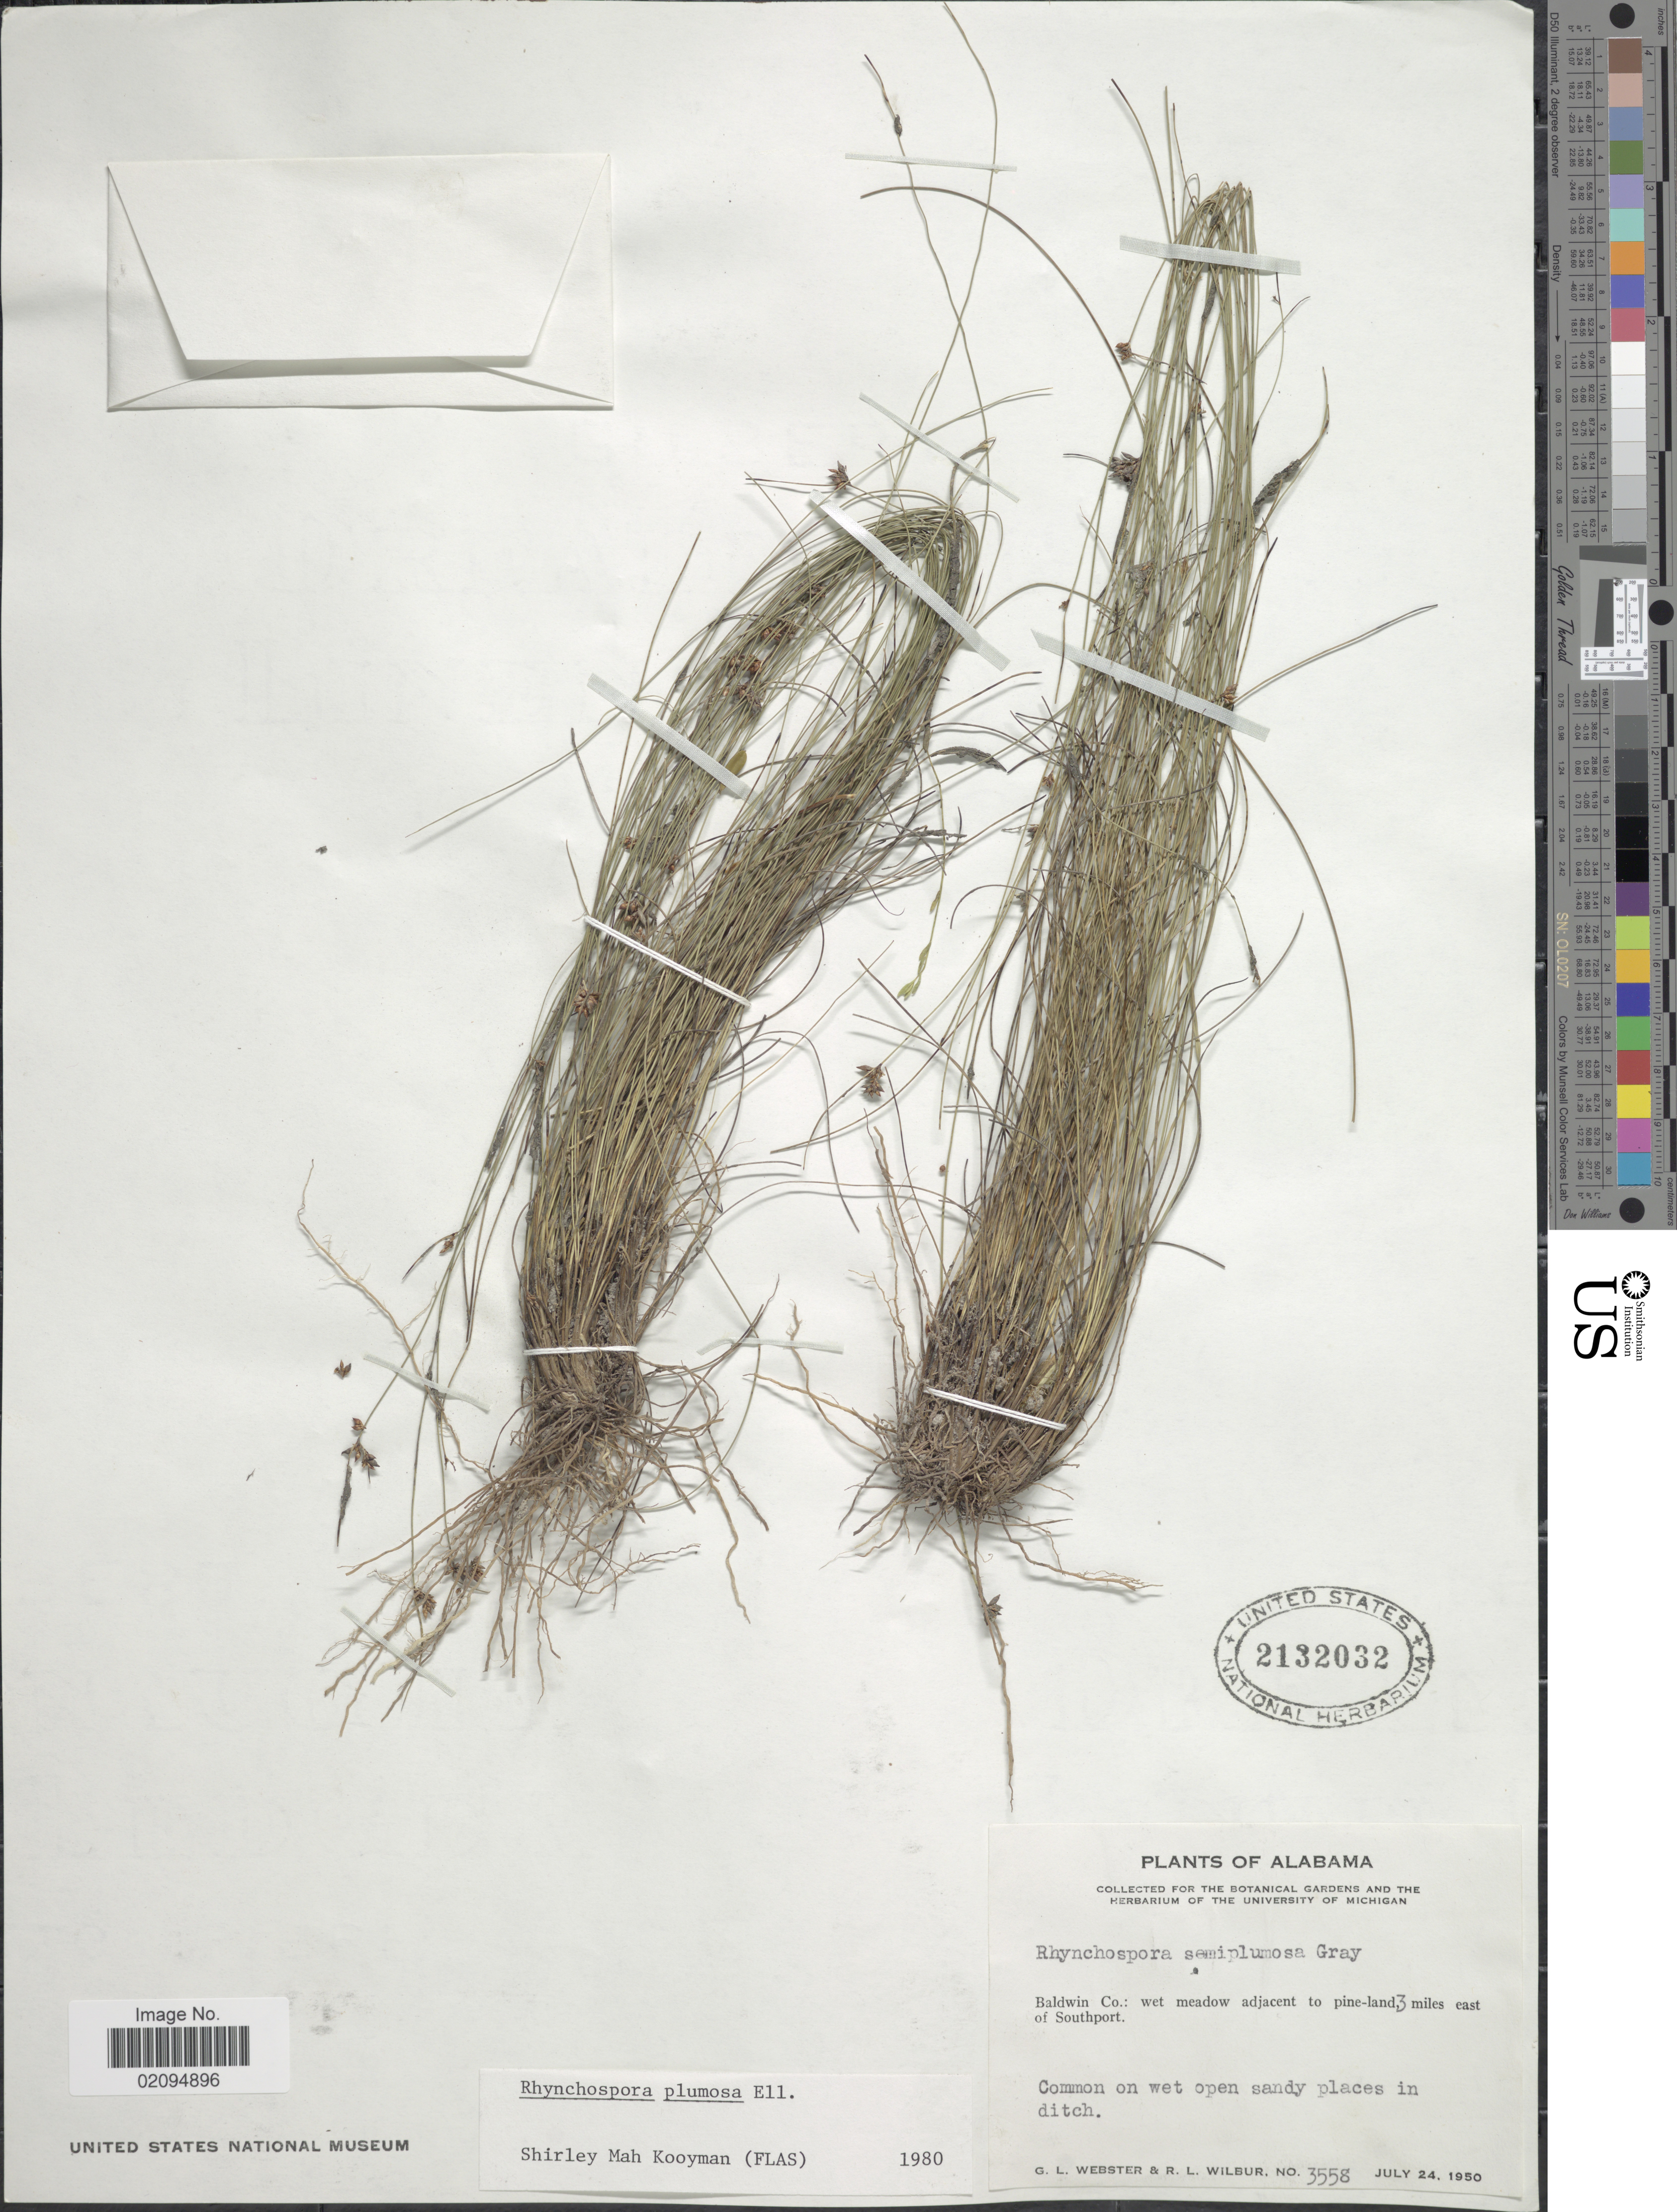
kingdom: Plantae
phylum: Tracheophyta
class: Liliopsida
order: Poales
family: Cyperaceae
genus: Rhynchospora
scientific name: Rhynchospora plumosa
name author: Elliott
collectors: G. L. Webster & R. L. Wilbur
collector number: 3558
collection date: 1950-07-24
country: United States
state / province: Alabama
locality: Baldwin Co: 3 miles east of Southport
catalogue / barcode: US 2132032